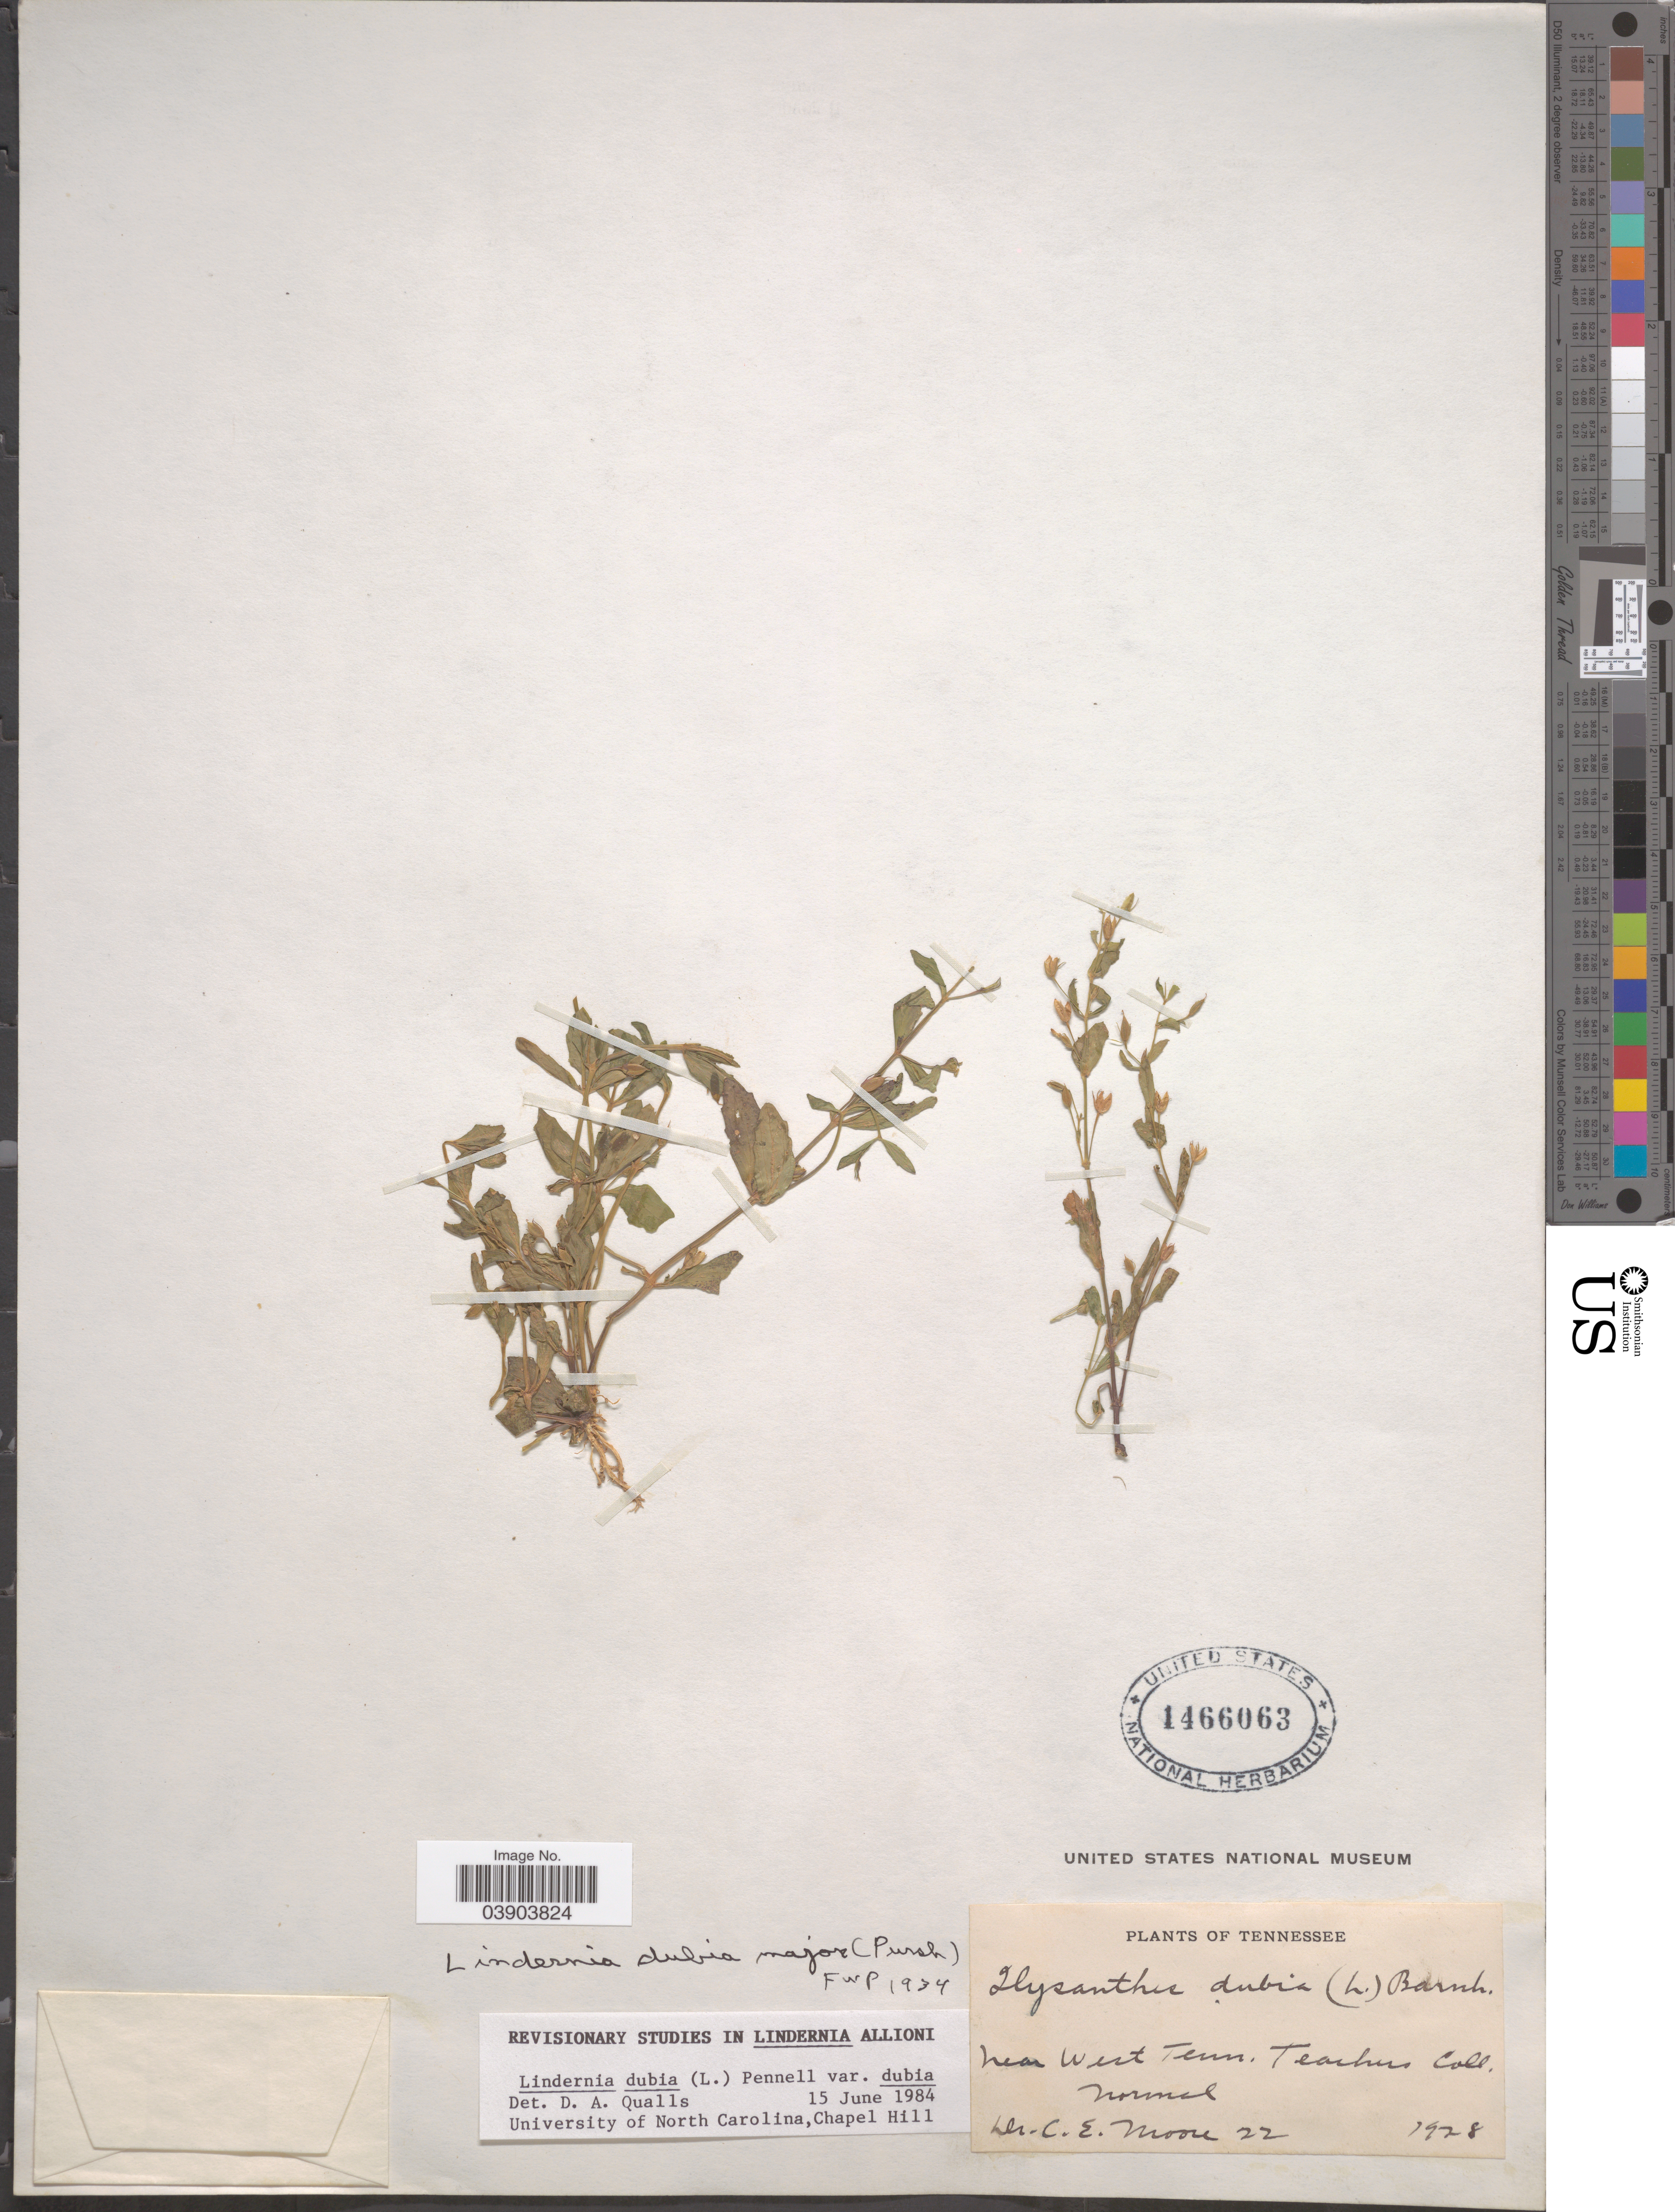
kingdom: Plantae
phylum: Tracheophyta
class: Magnoliopsida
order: Lamiales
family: Linderniaceae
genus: Lindernia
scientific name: Lindernia dubia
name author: (L.) Pennell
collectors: C. Moore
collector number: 22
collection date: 1928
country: United States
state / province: Tennessee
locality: Near West Tenn. Teachers Coll.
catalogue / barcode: US 1466063